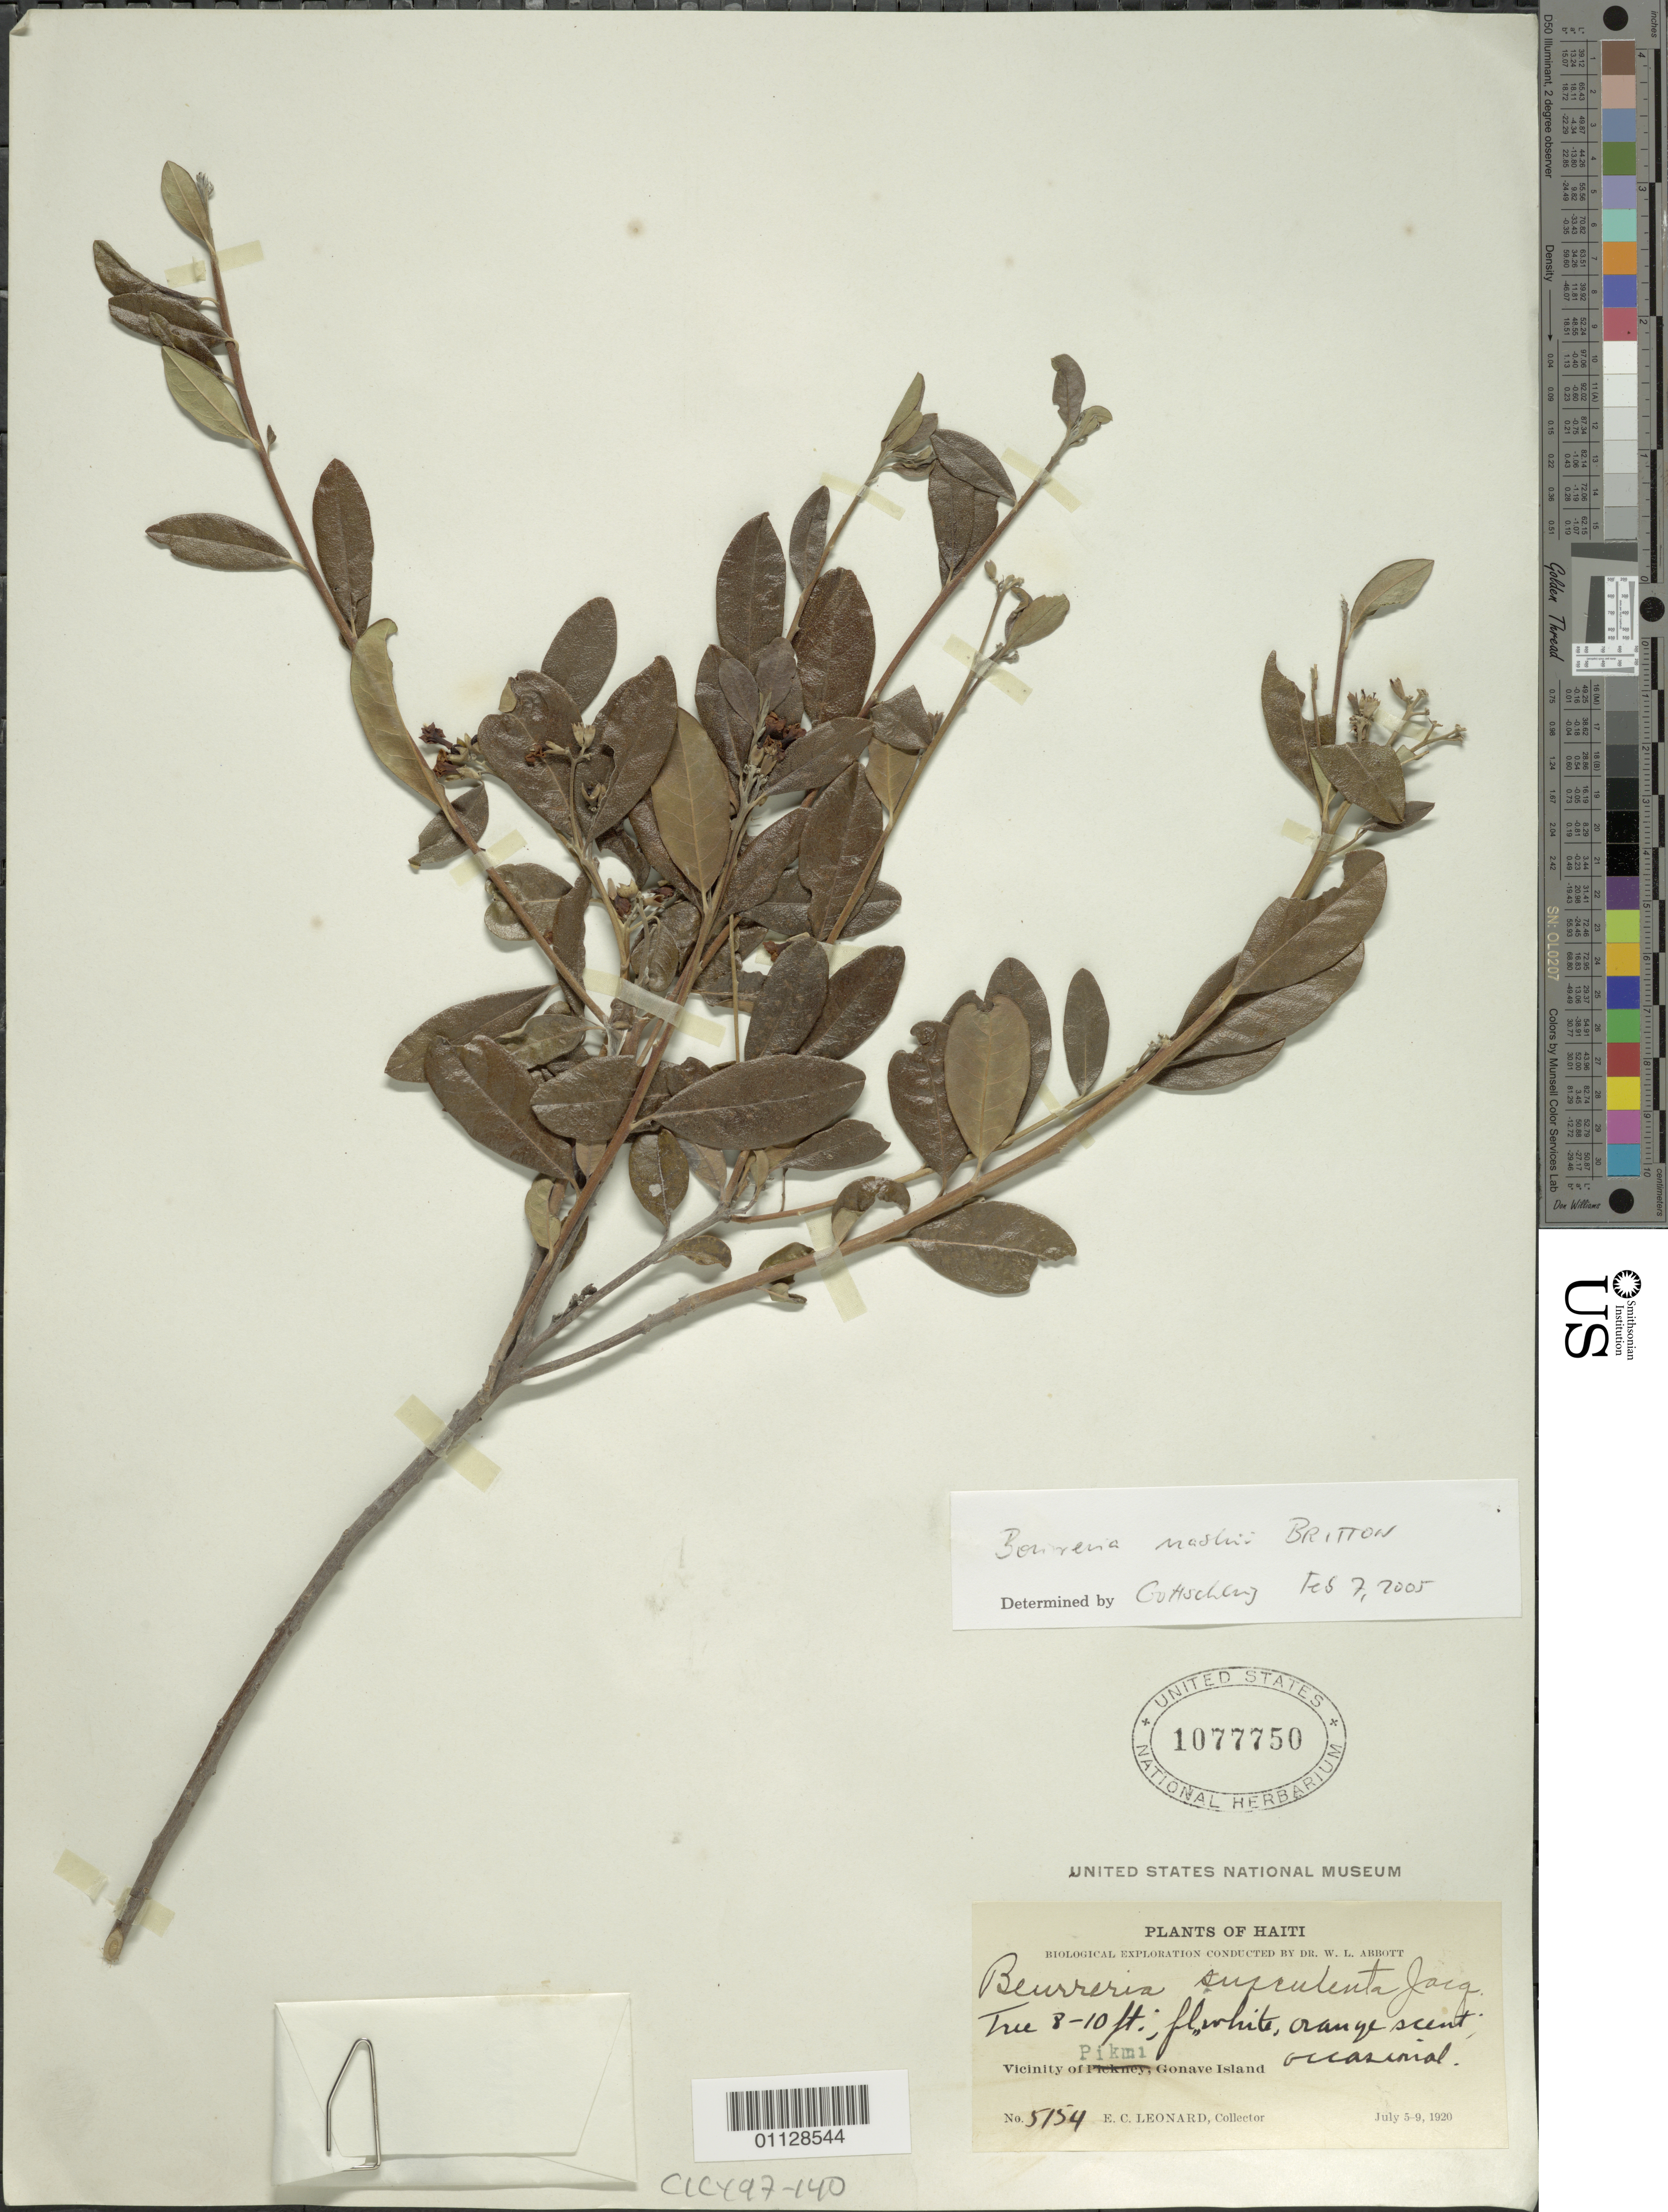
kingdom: Plantae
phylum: Tracheophyta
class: Magnoliopsida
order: Boraginales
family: Ehretiaceae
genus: Bourreria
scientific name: Bourreria nashii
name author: Britton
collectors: E. C. Leonard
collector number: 5154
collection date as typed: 05 Jul 1920 to 09 Jul 1920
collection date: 1920-07-05/1920-07-09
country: Haiti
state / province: Óuest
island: Île de la Gonâve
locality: Vicinity of Pikmi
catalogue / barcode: US 1077750